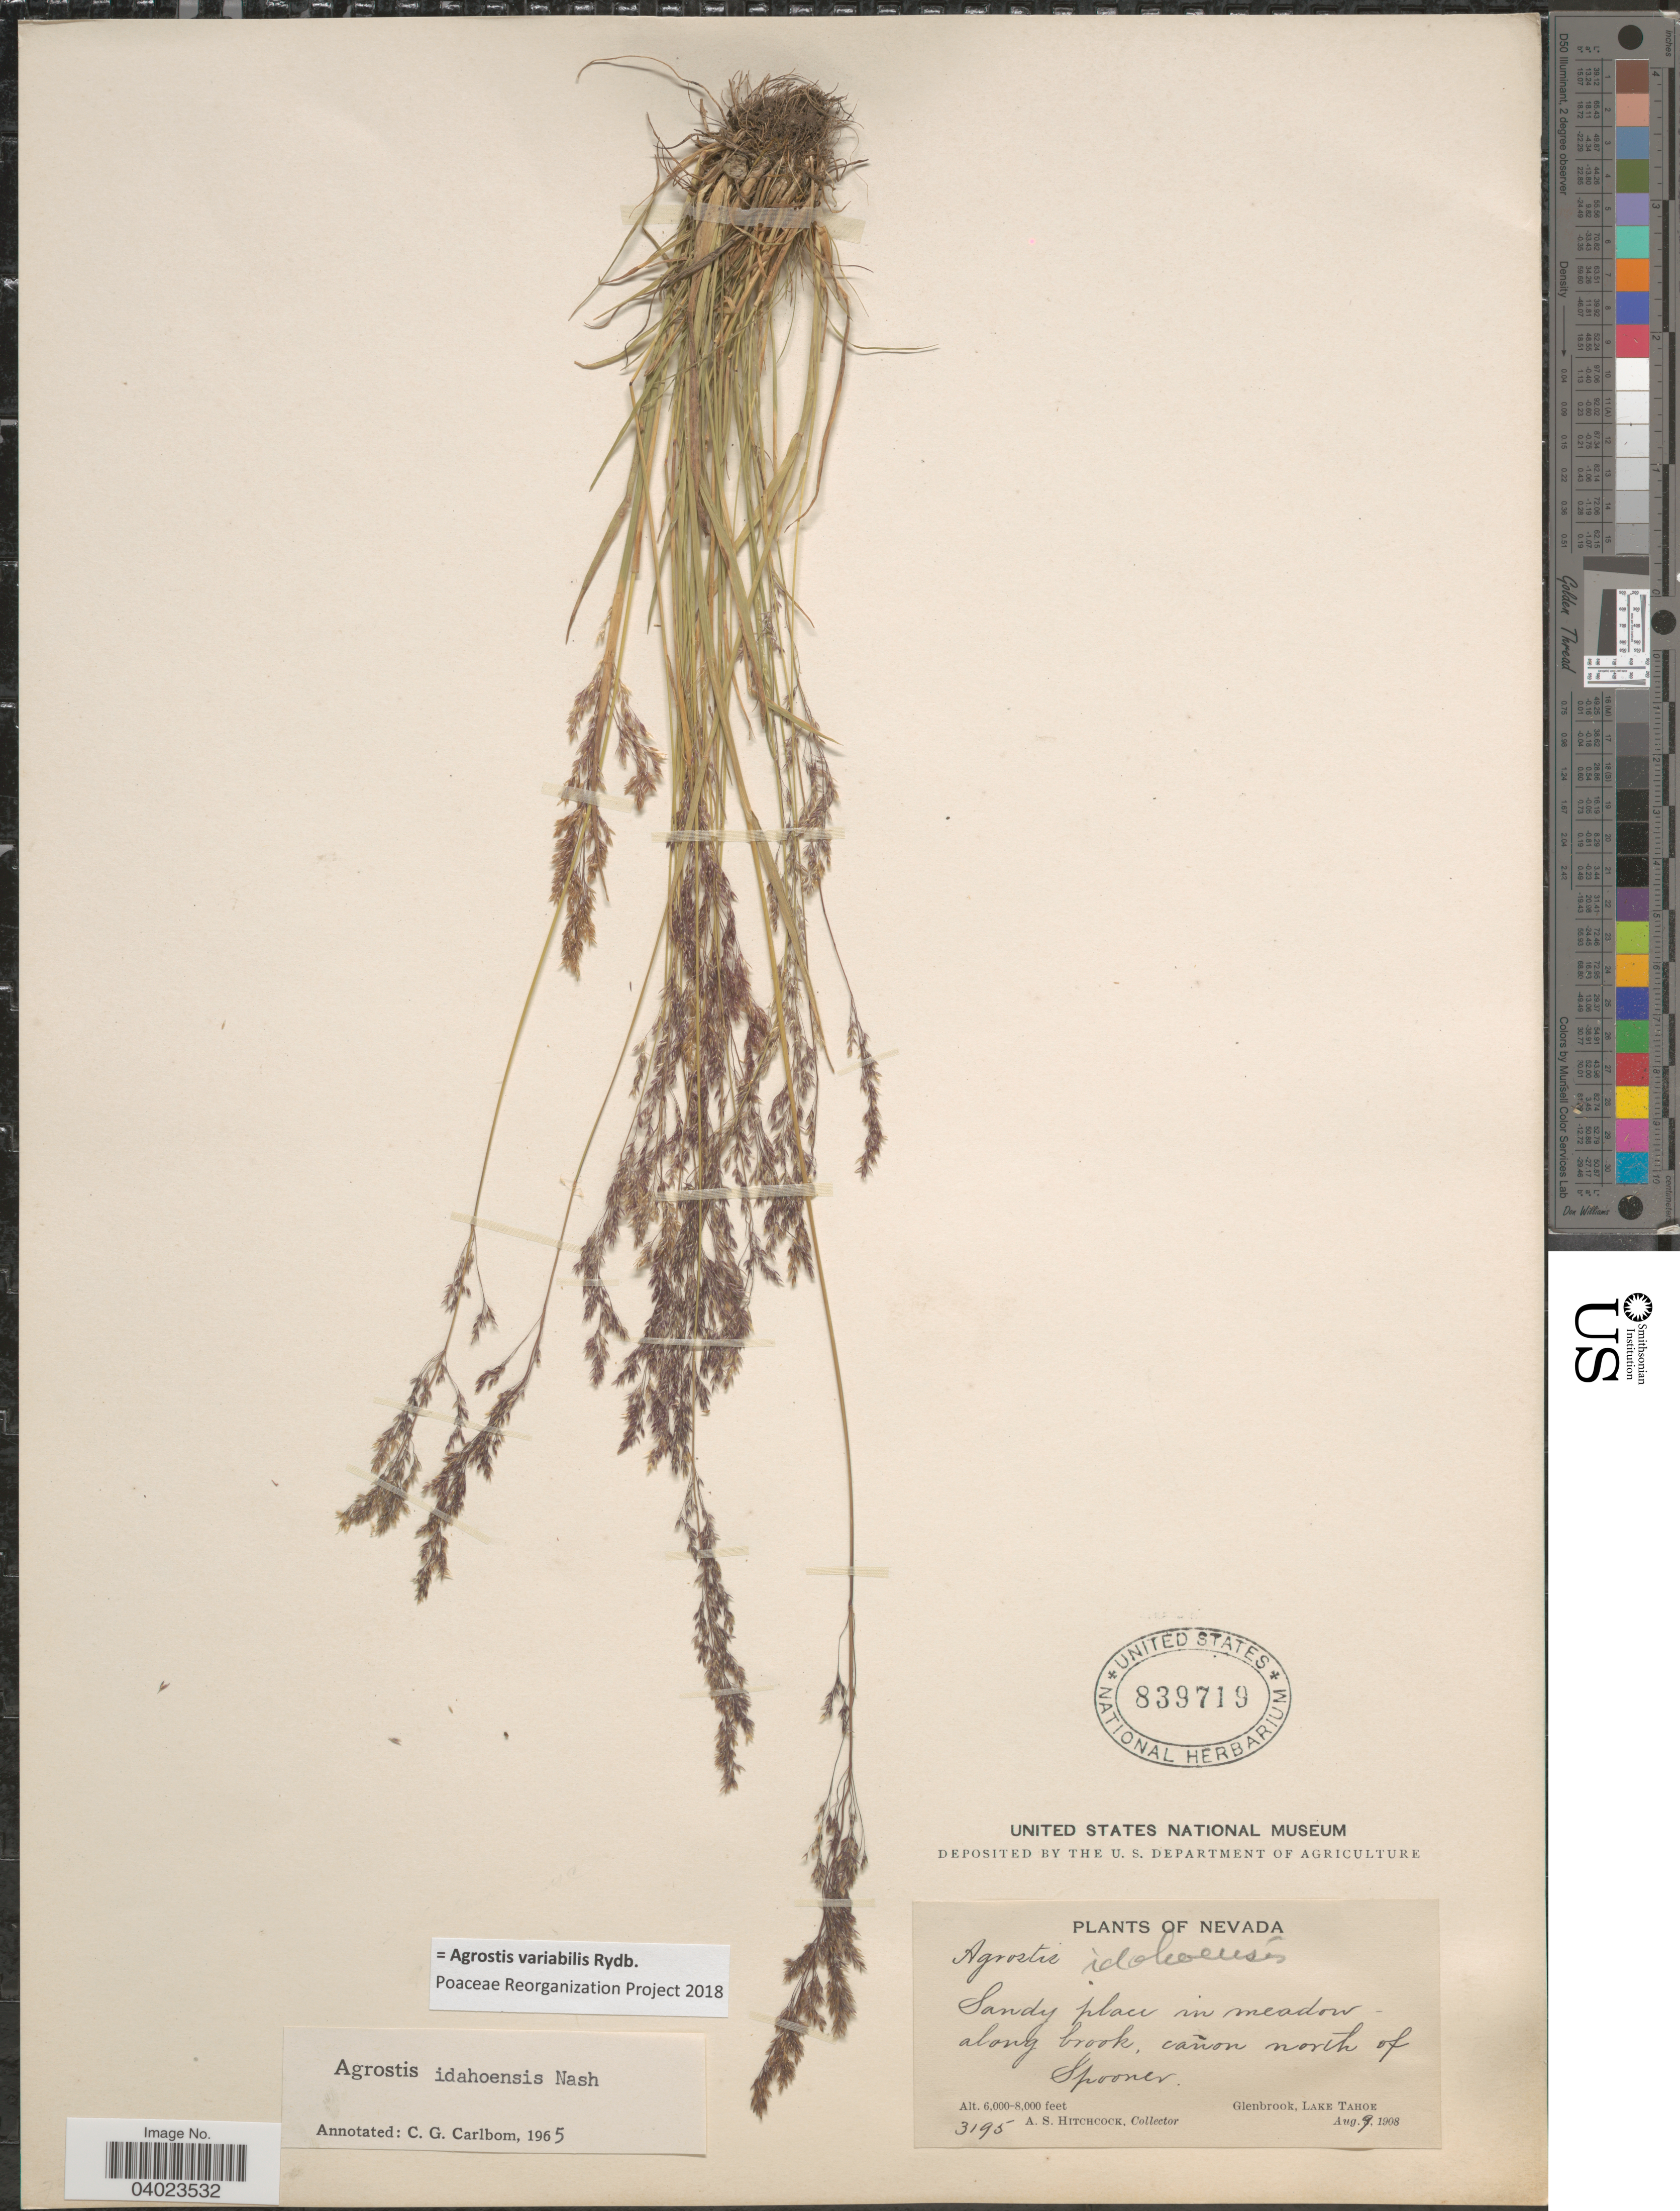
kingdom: Plantae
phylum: Tracheophyta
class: Liliopsida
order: Poales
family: Poaceae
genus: Agrostis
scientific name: Agrostis variabilis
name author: Rydb.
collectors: A. S. Hitchcock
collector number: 3195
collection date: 1908-08-09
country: United States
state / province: Nevada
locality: Along brook, cañon north of Spooner. Glenbrook, Lake Tahoe.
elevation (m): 1829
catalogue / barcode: US 839719